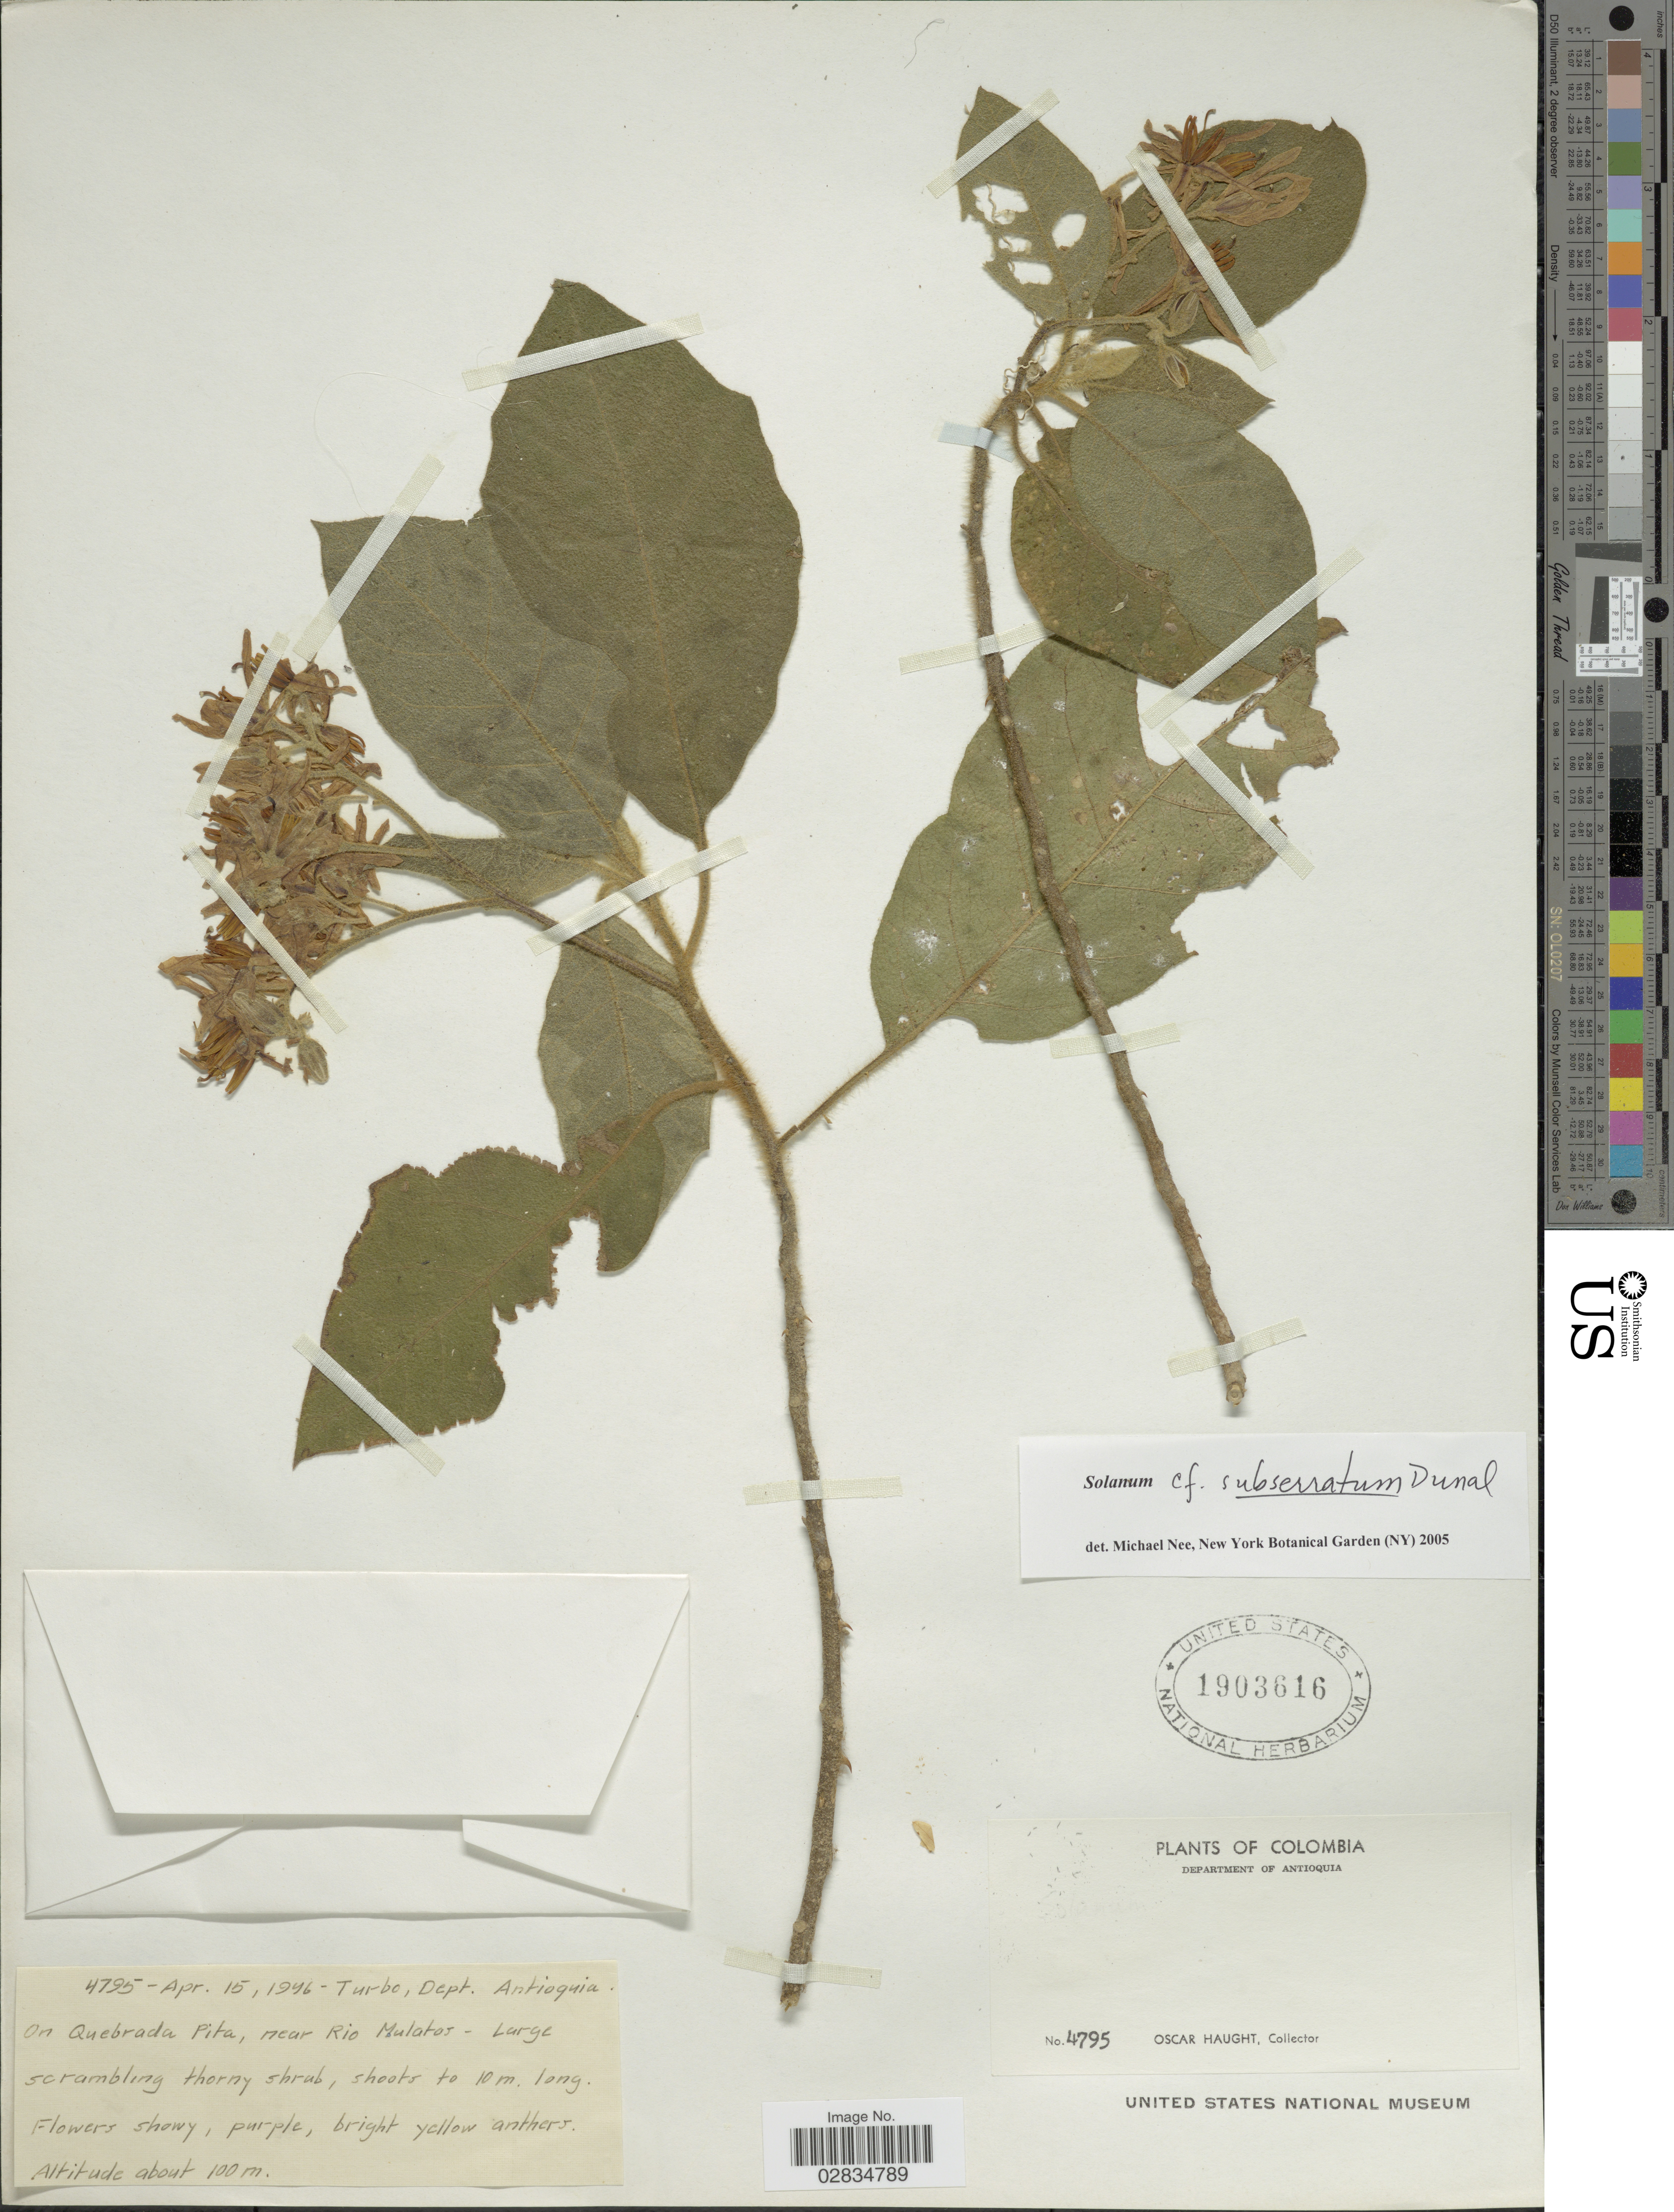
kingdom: Plantae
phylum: Tracheophyta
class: Magnoliopsida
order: Solanales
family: Solanaceae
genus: Solanum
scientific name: Solanum subserratum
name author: Dunal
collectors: O. Haught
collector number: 4795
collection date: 1946-04-15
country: Colombia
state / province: Antioquia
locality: Department of Antioquia, Turbo, on Quebrada Pita, near Rio Mulatos.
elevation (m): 100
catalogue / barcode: US 1903616